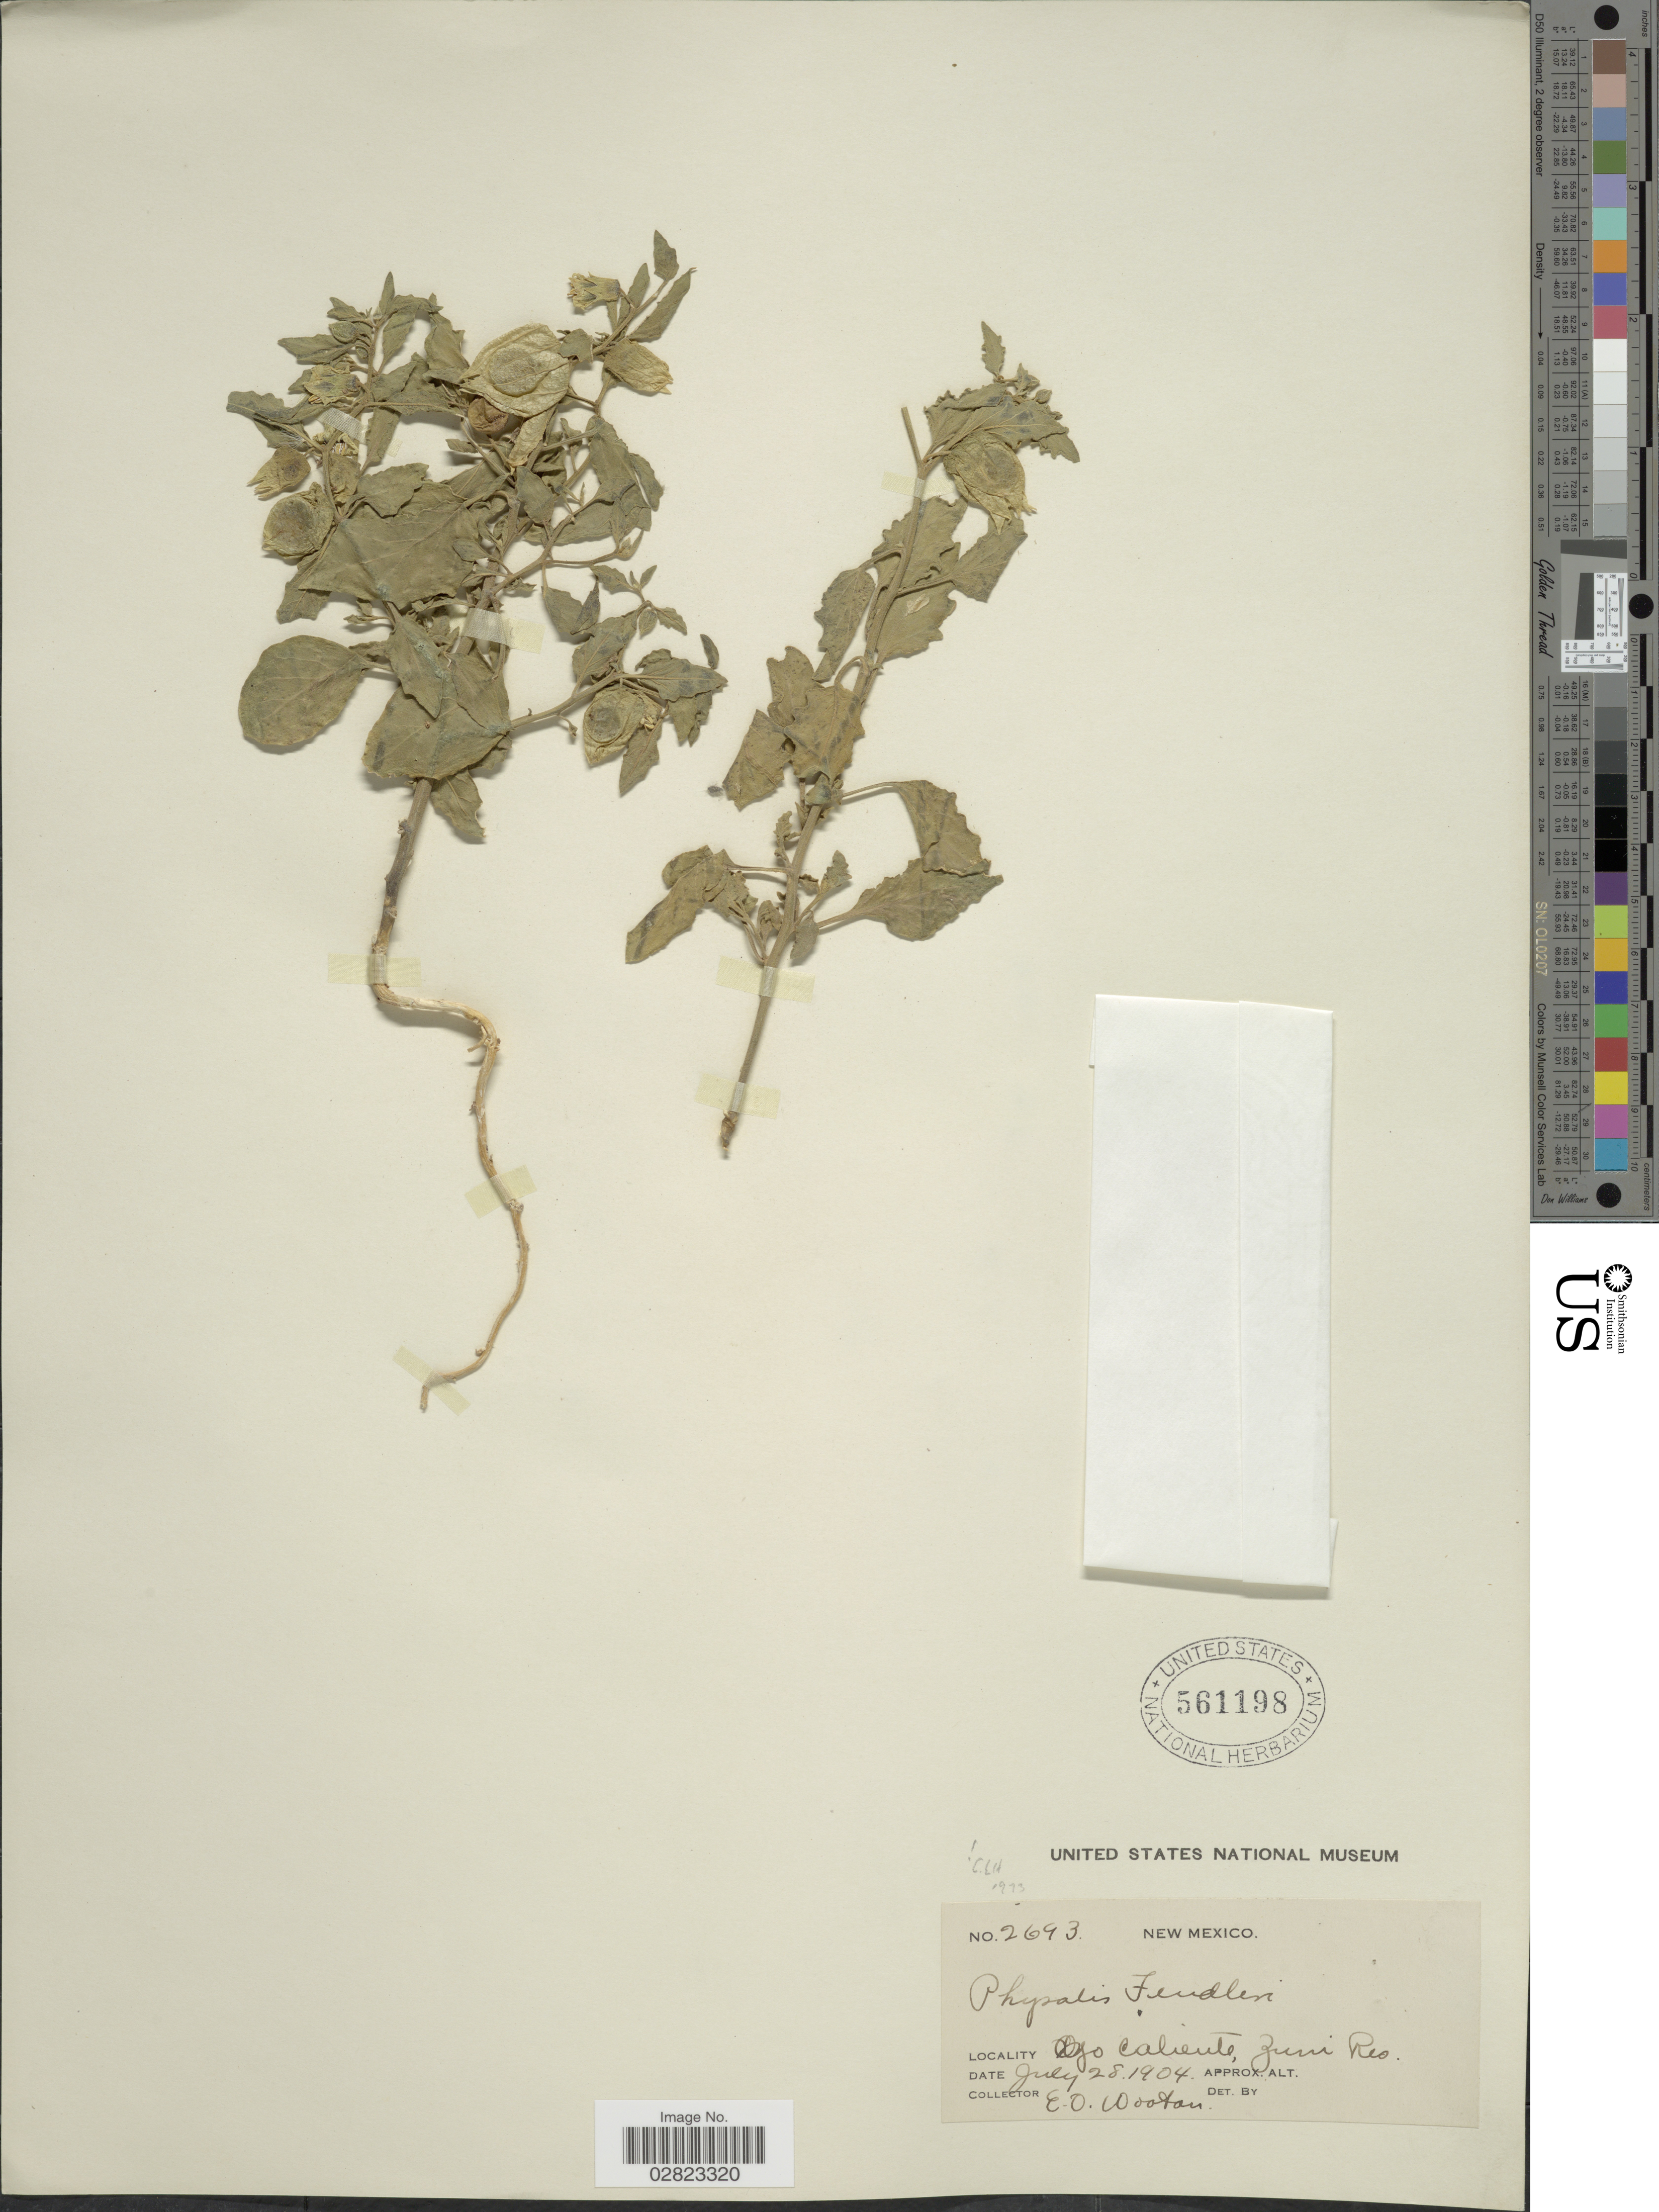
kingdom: Plantae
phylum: Tracheophyta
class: Magnoliopsida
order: Solanales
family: Solanaceae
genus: Physalis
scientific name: Physalis fendleri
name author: A. Gray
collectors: E. O. Wooton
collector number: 2693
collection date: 1904-07-28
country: United States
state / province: New Mexico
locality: Ojo Caliente, Zurri Rio.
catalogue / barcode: US 561198